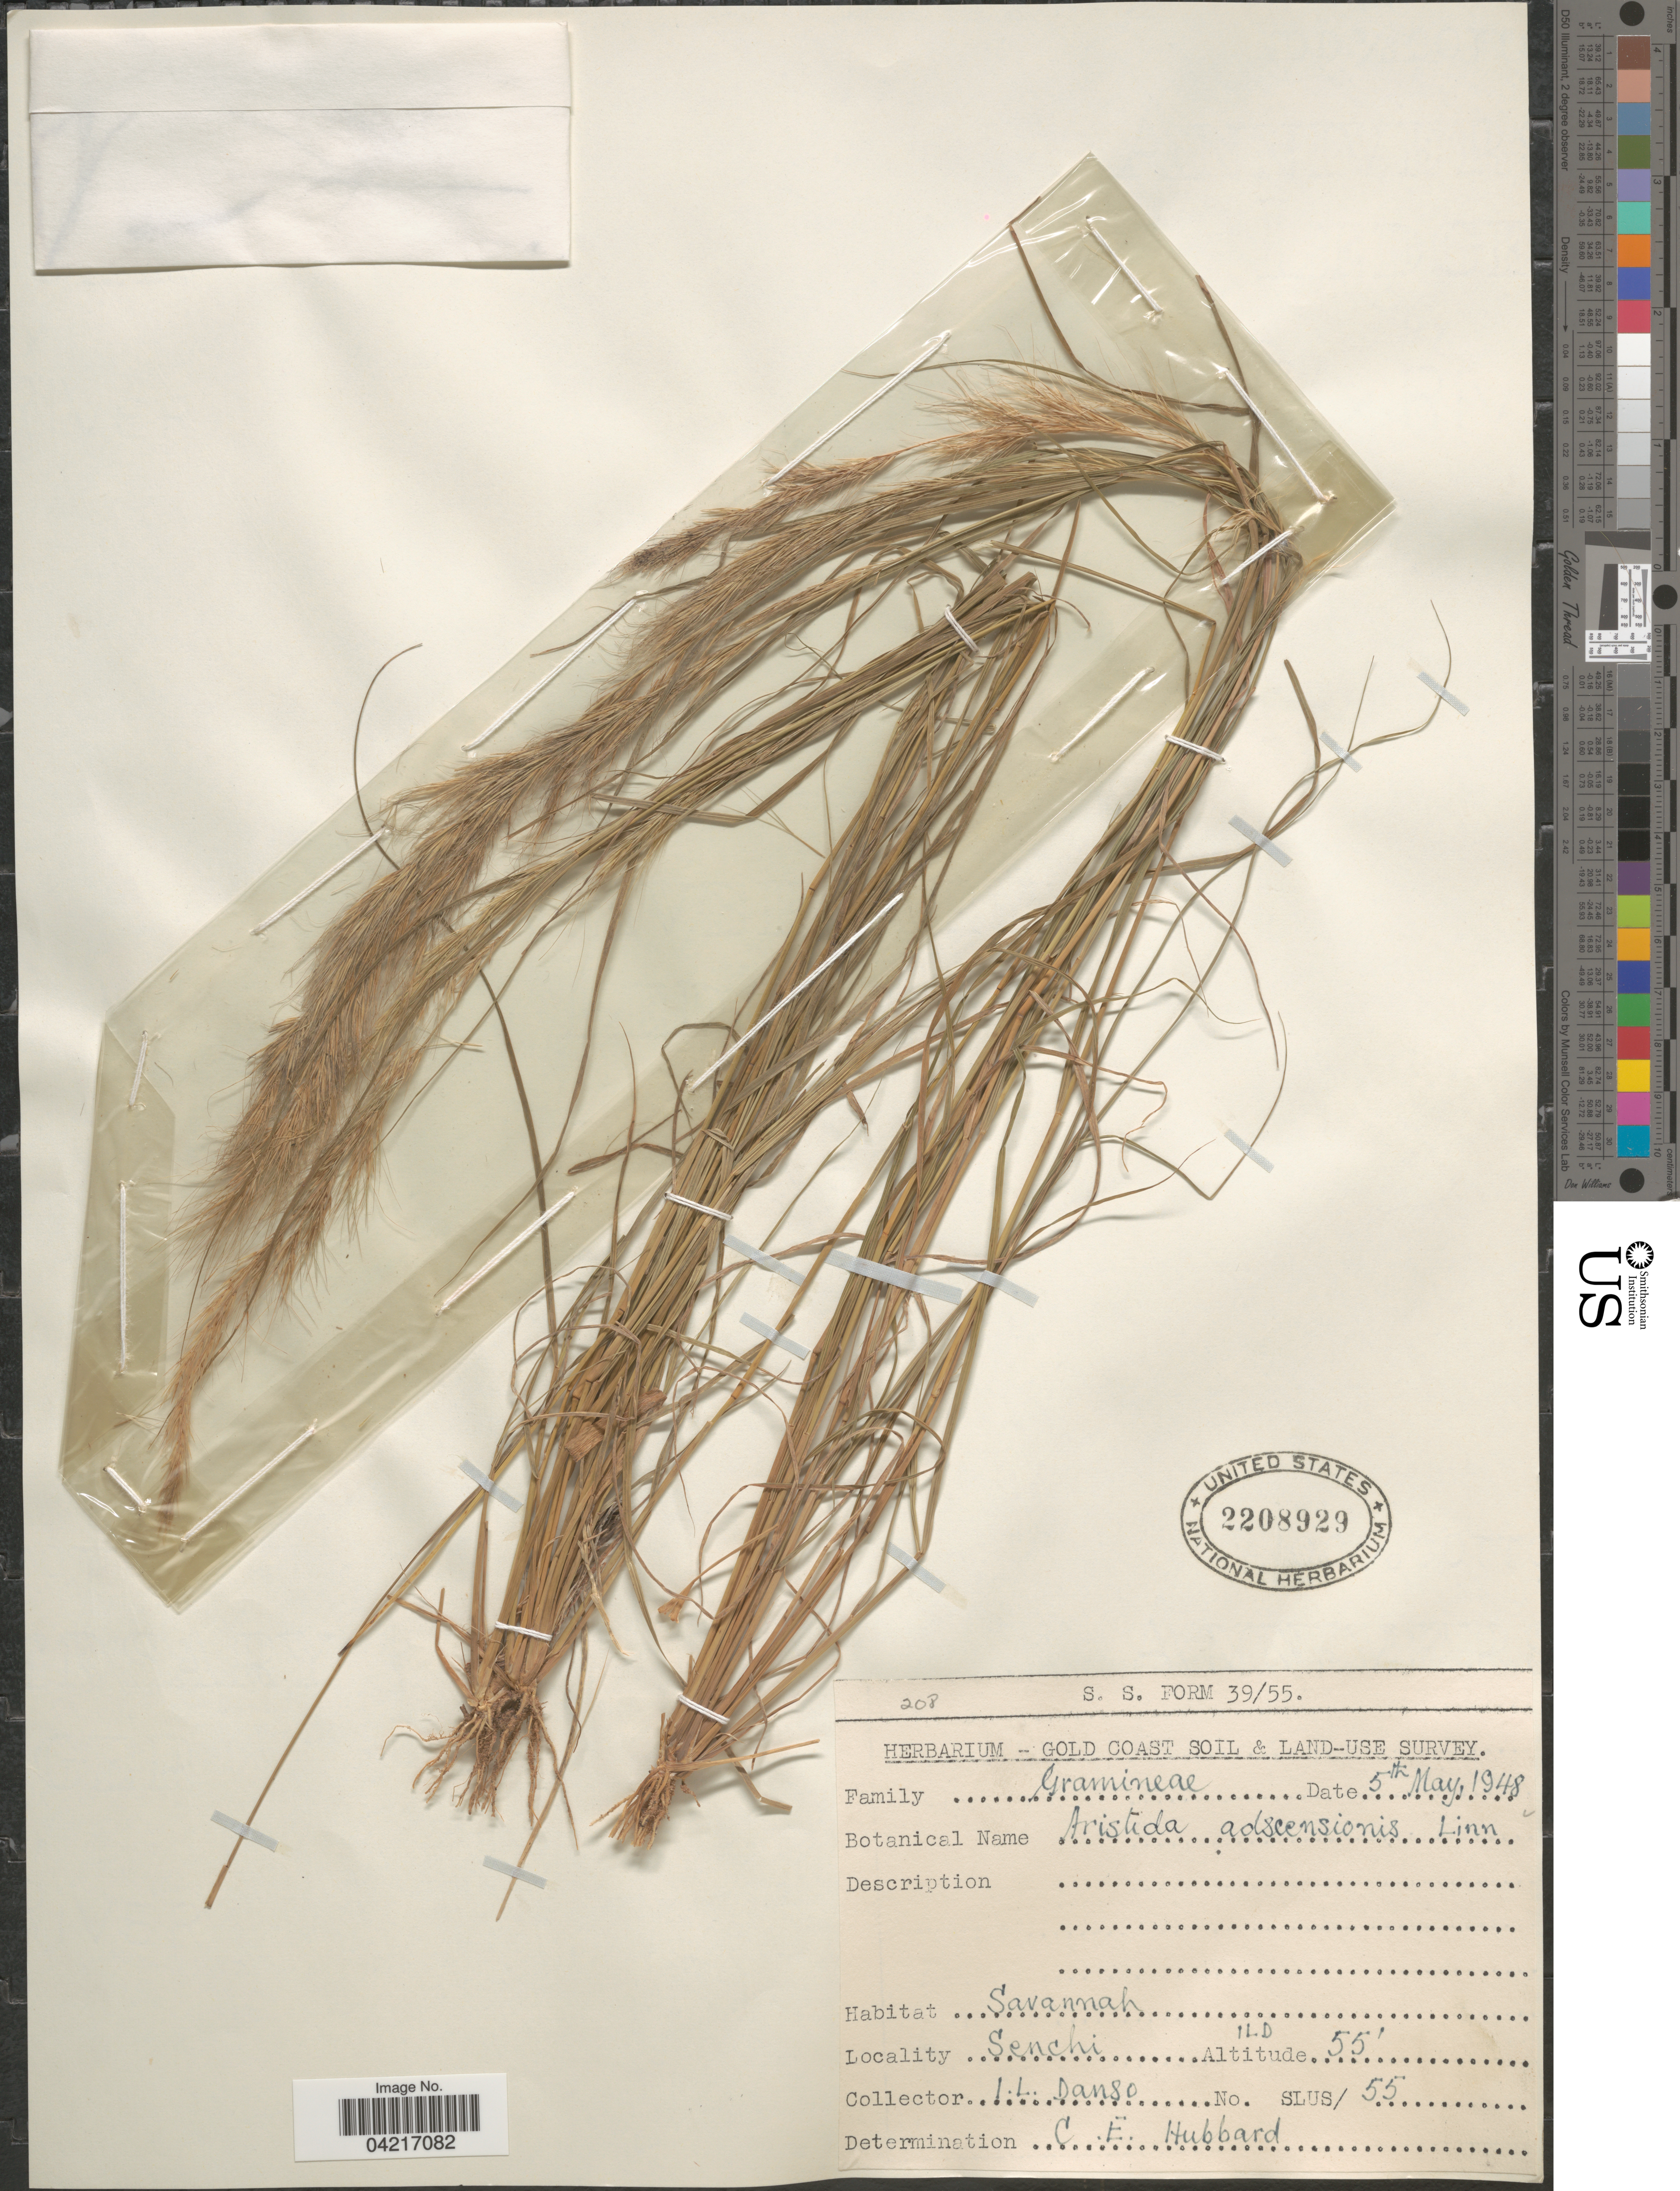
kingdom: Plantae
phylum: Tracheophyta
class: Liliopsida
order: Poales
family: Poaceae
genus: Aristida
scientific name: Aristida adscensionis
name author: L.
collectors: I. Danso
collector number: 55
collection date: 1948-05-05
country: Ghana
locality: Savannah. Senchi.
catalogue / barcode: US 2208929